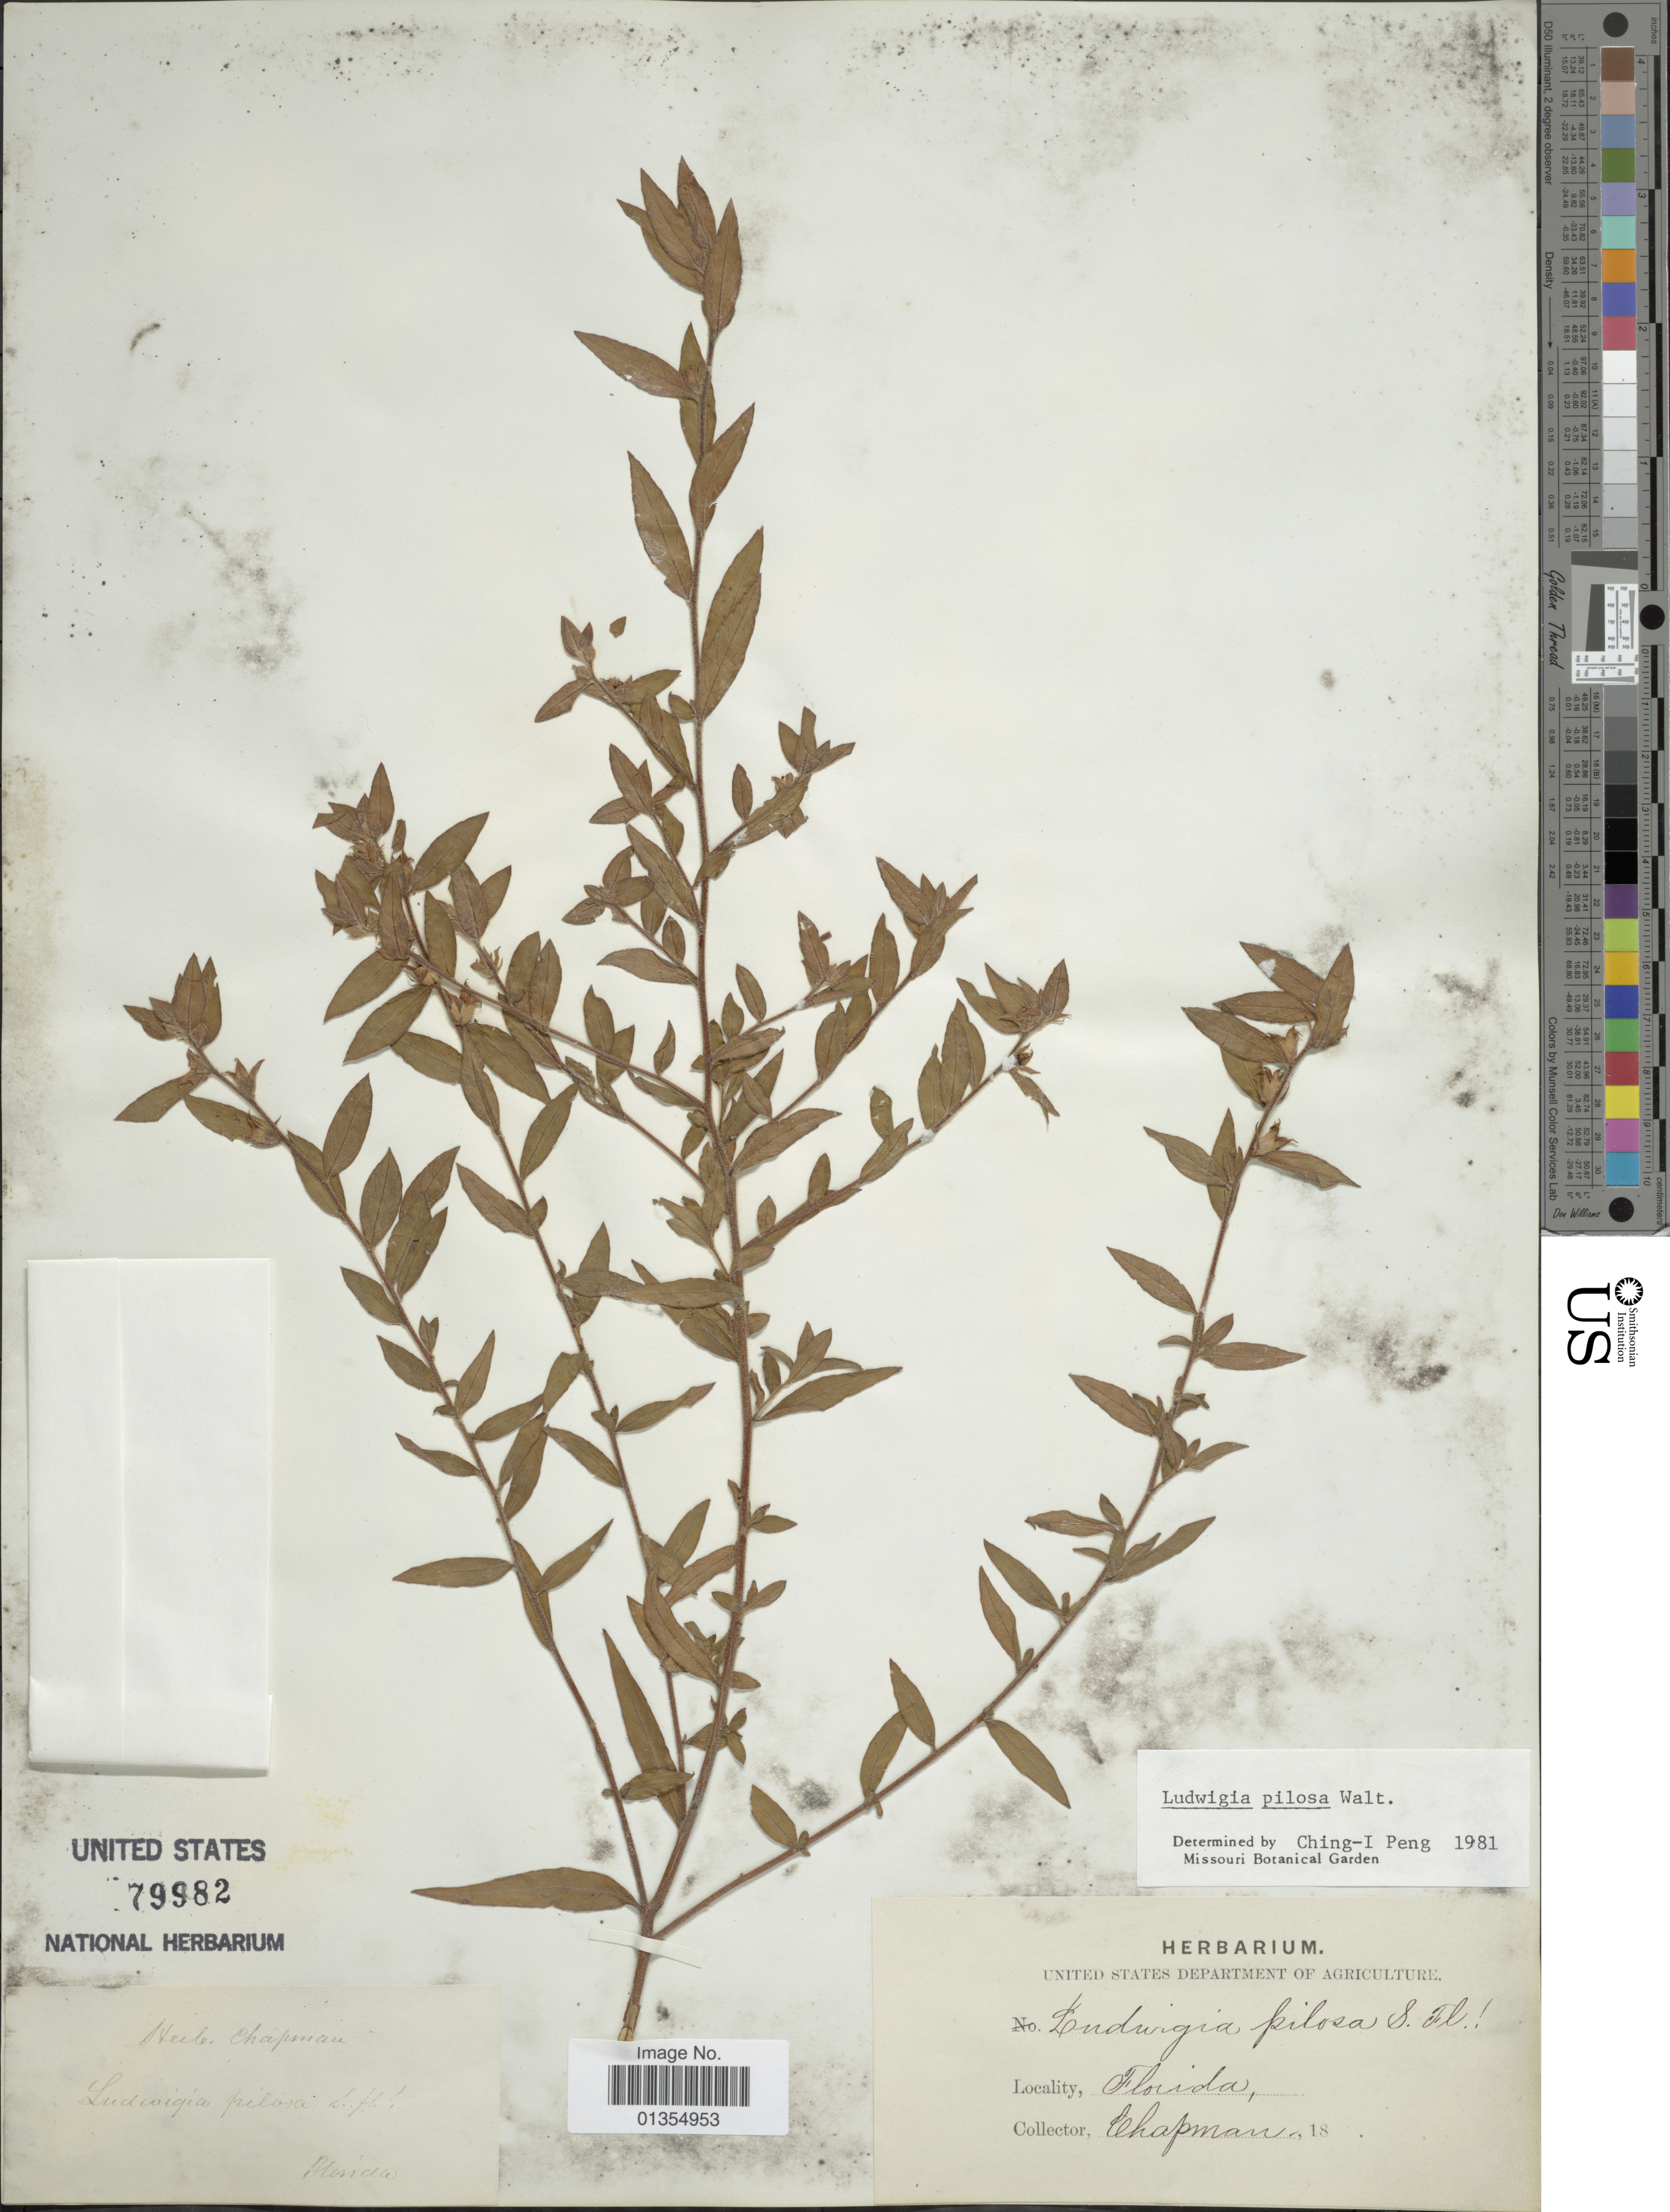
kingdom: Plantae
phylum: Tracheophyta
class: Magnoliopsida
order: Myrtales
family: Onagraceae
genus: Ludwigia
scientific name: Ludwigia pilosa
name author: Walter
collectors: ex herb. Chapman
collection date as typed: Transcribed d/m/y: //18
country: United States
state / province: Florida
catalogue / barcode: US 79982